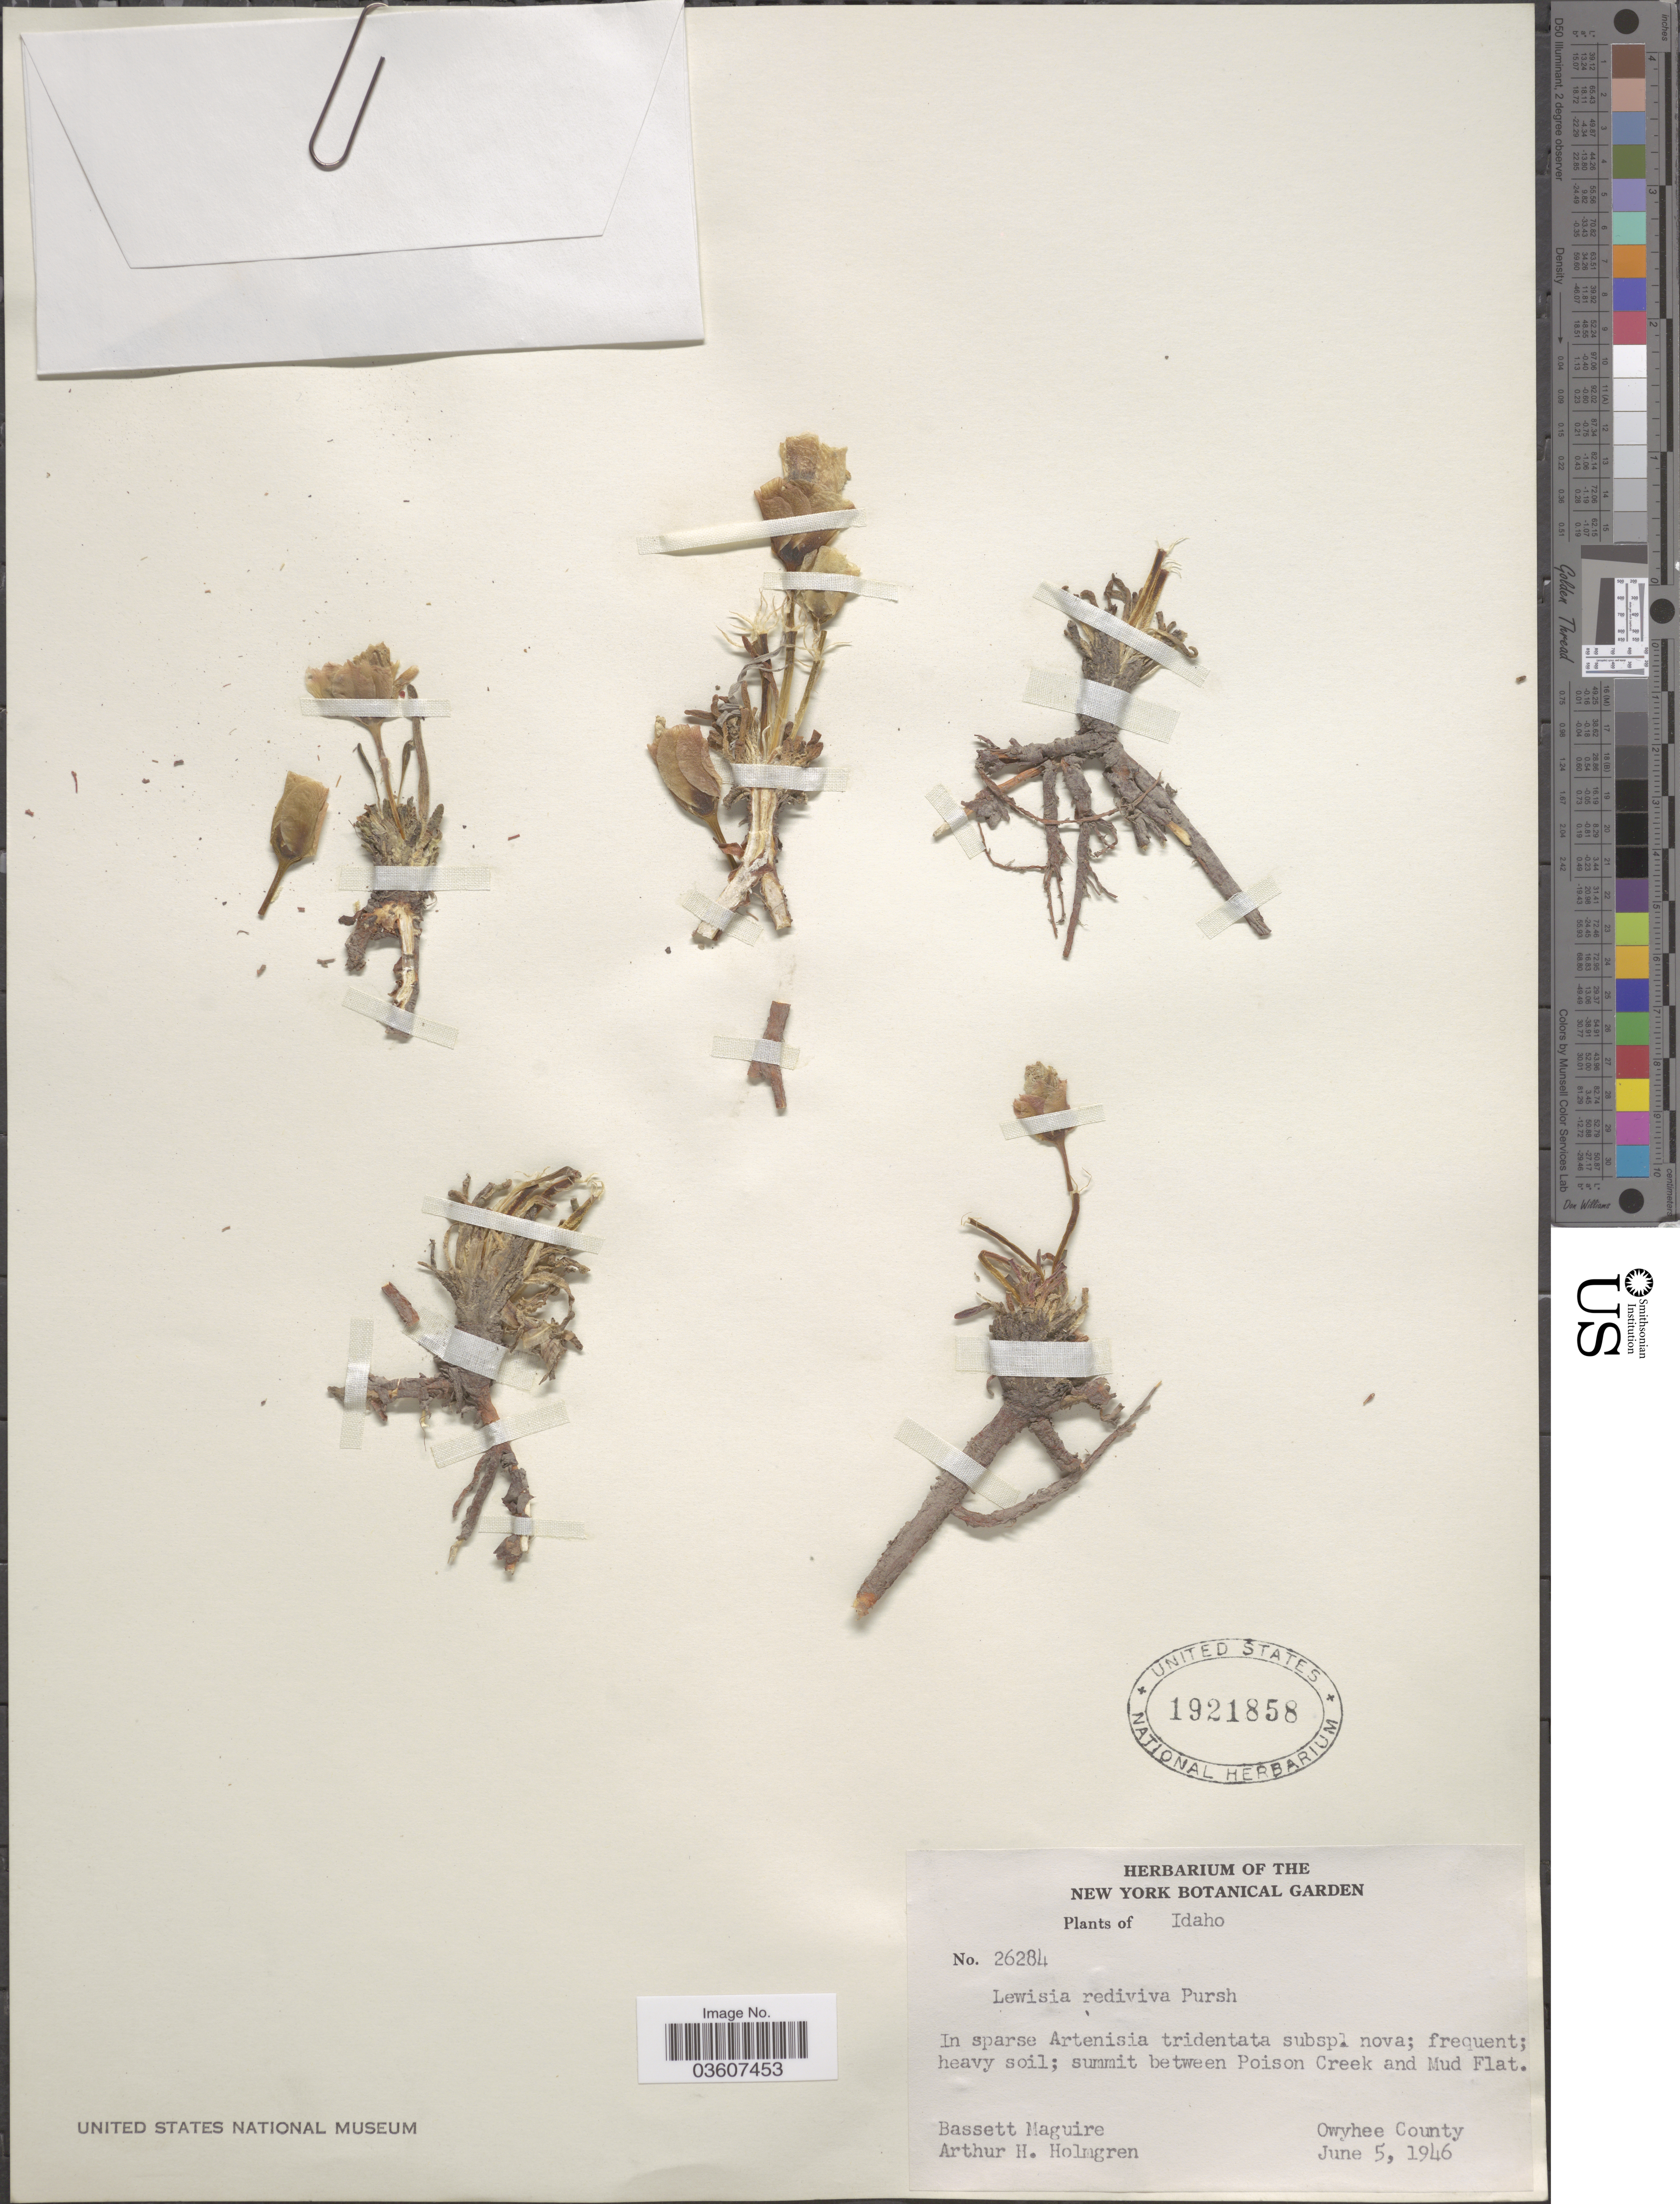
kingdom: Plantae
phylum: Tracheophyta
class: Magnoliopsida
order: Caryophyllales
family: Montiaceae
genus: Lewisia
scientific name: Lewisia rediviva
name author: Pursh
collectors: B. Maguire & A. H. Holmgren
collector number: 26284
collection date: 1946-06-05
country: United States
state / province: Idaho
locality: Summit between Poison Creek and Mud Flat. Owyhee County.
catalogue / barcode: US 1921858